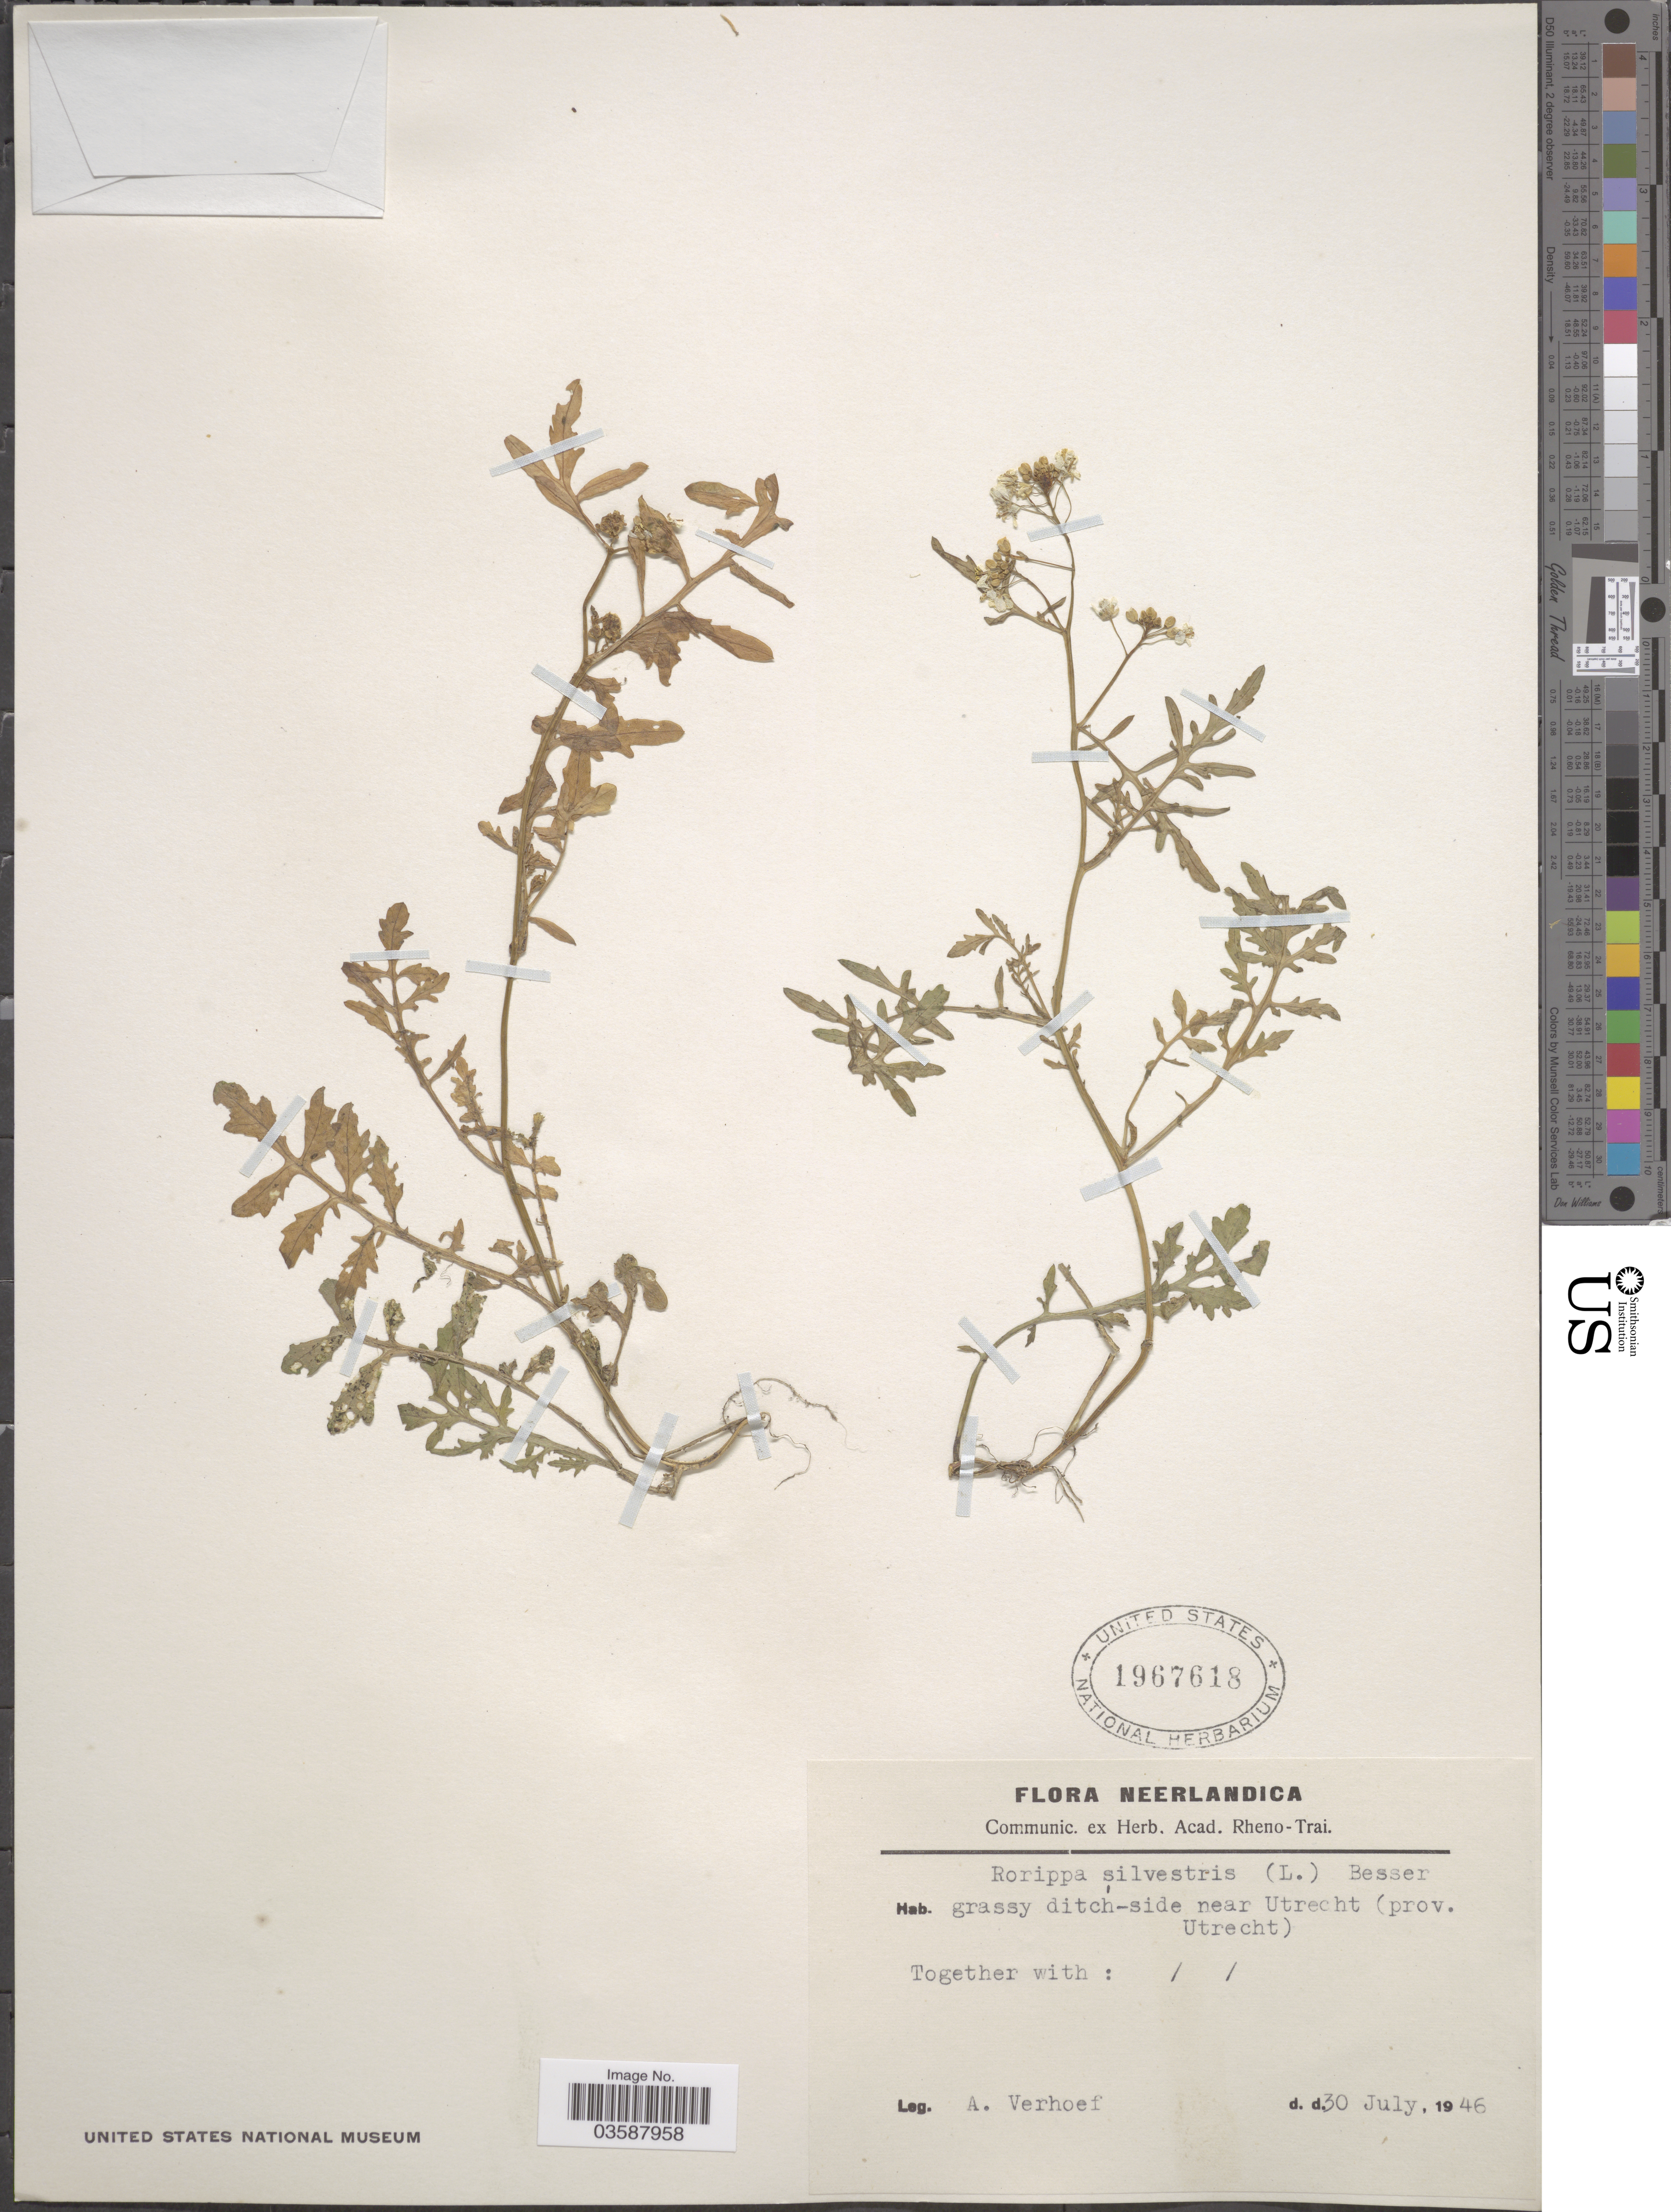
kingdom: Plantae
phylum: Tracheophyta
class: Magnoliopsida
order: Brassicales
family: Brassicaceae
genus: Rorippa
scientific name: Rorippa sylvestris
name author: (L.) Besser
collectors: A. Verhoef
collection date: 1946-07-30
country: Netherlands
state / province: Utrecht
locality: Grassy ditch-side near Utrecht.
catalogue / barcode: US 1967618